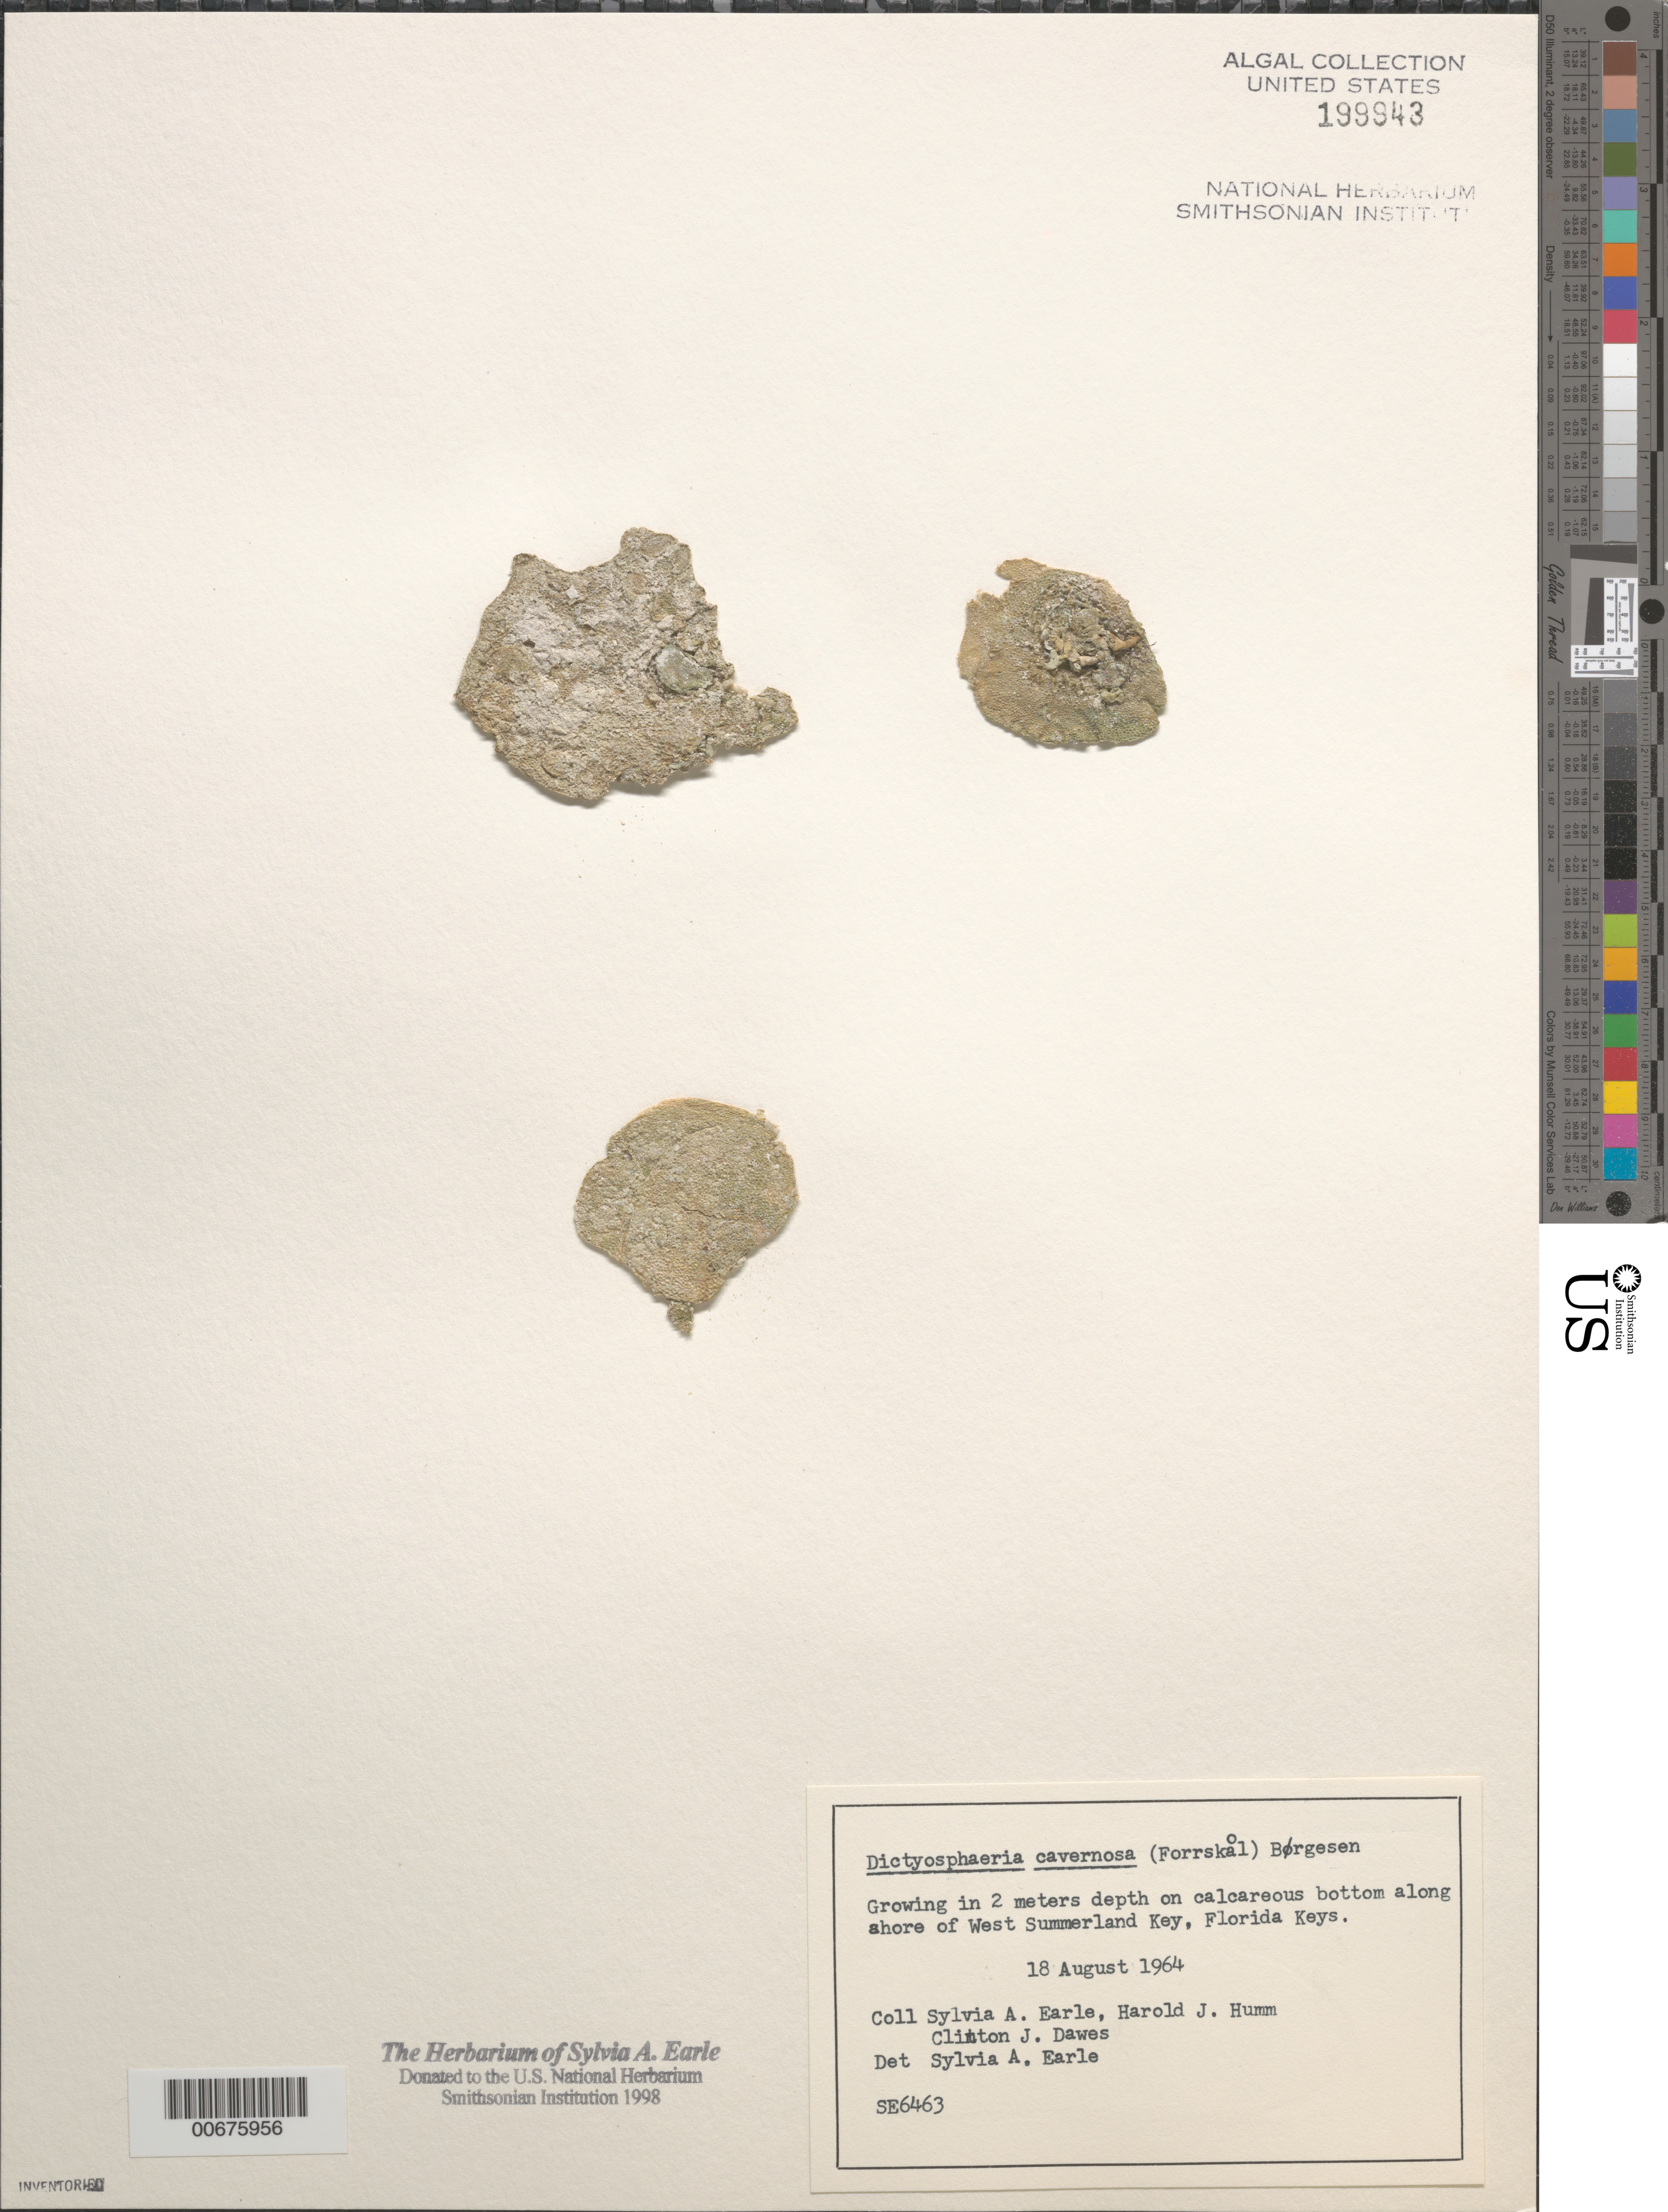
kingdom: Plantae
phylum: Chlorophyta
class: Ulvophyceae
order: Siphonocladales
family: Siphonocladaceae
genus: Dictyosphaeria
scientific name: Dictyosphaeria cavernosa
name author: (Forssk.) Børgesen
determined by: Earle, S. A.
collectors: S. A. Earle, H. J. Humm & C. Dawes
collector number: Se 6463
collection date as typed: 18 Aug 1964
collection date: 1964-08-18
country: United States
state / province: Florida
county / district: Monroe County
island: West Summerland Key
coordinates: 24 39'N, 81 18.5'W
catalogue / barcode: US 199943